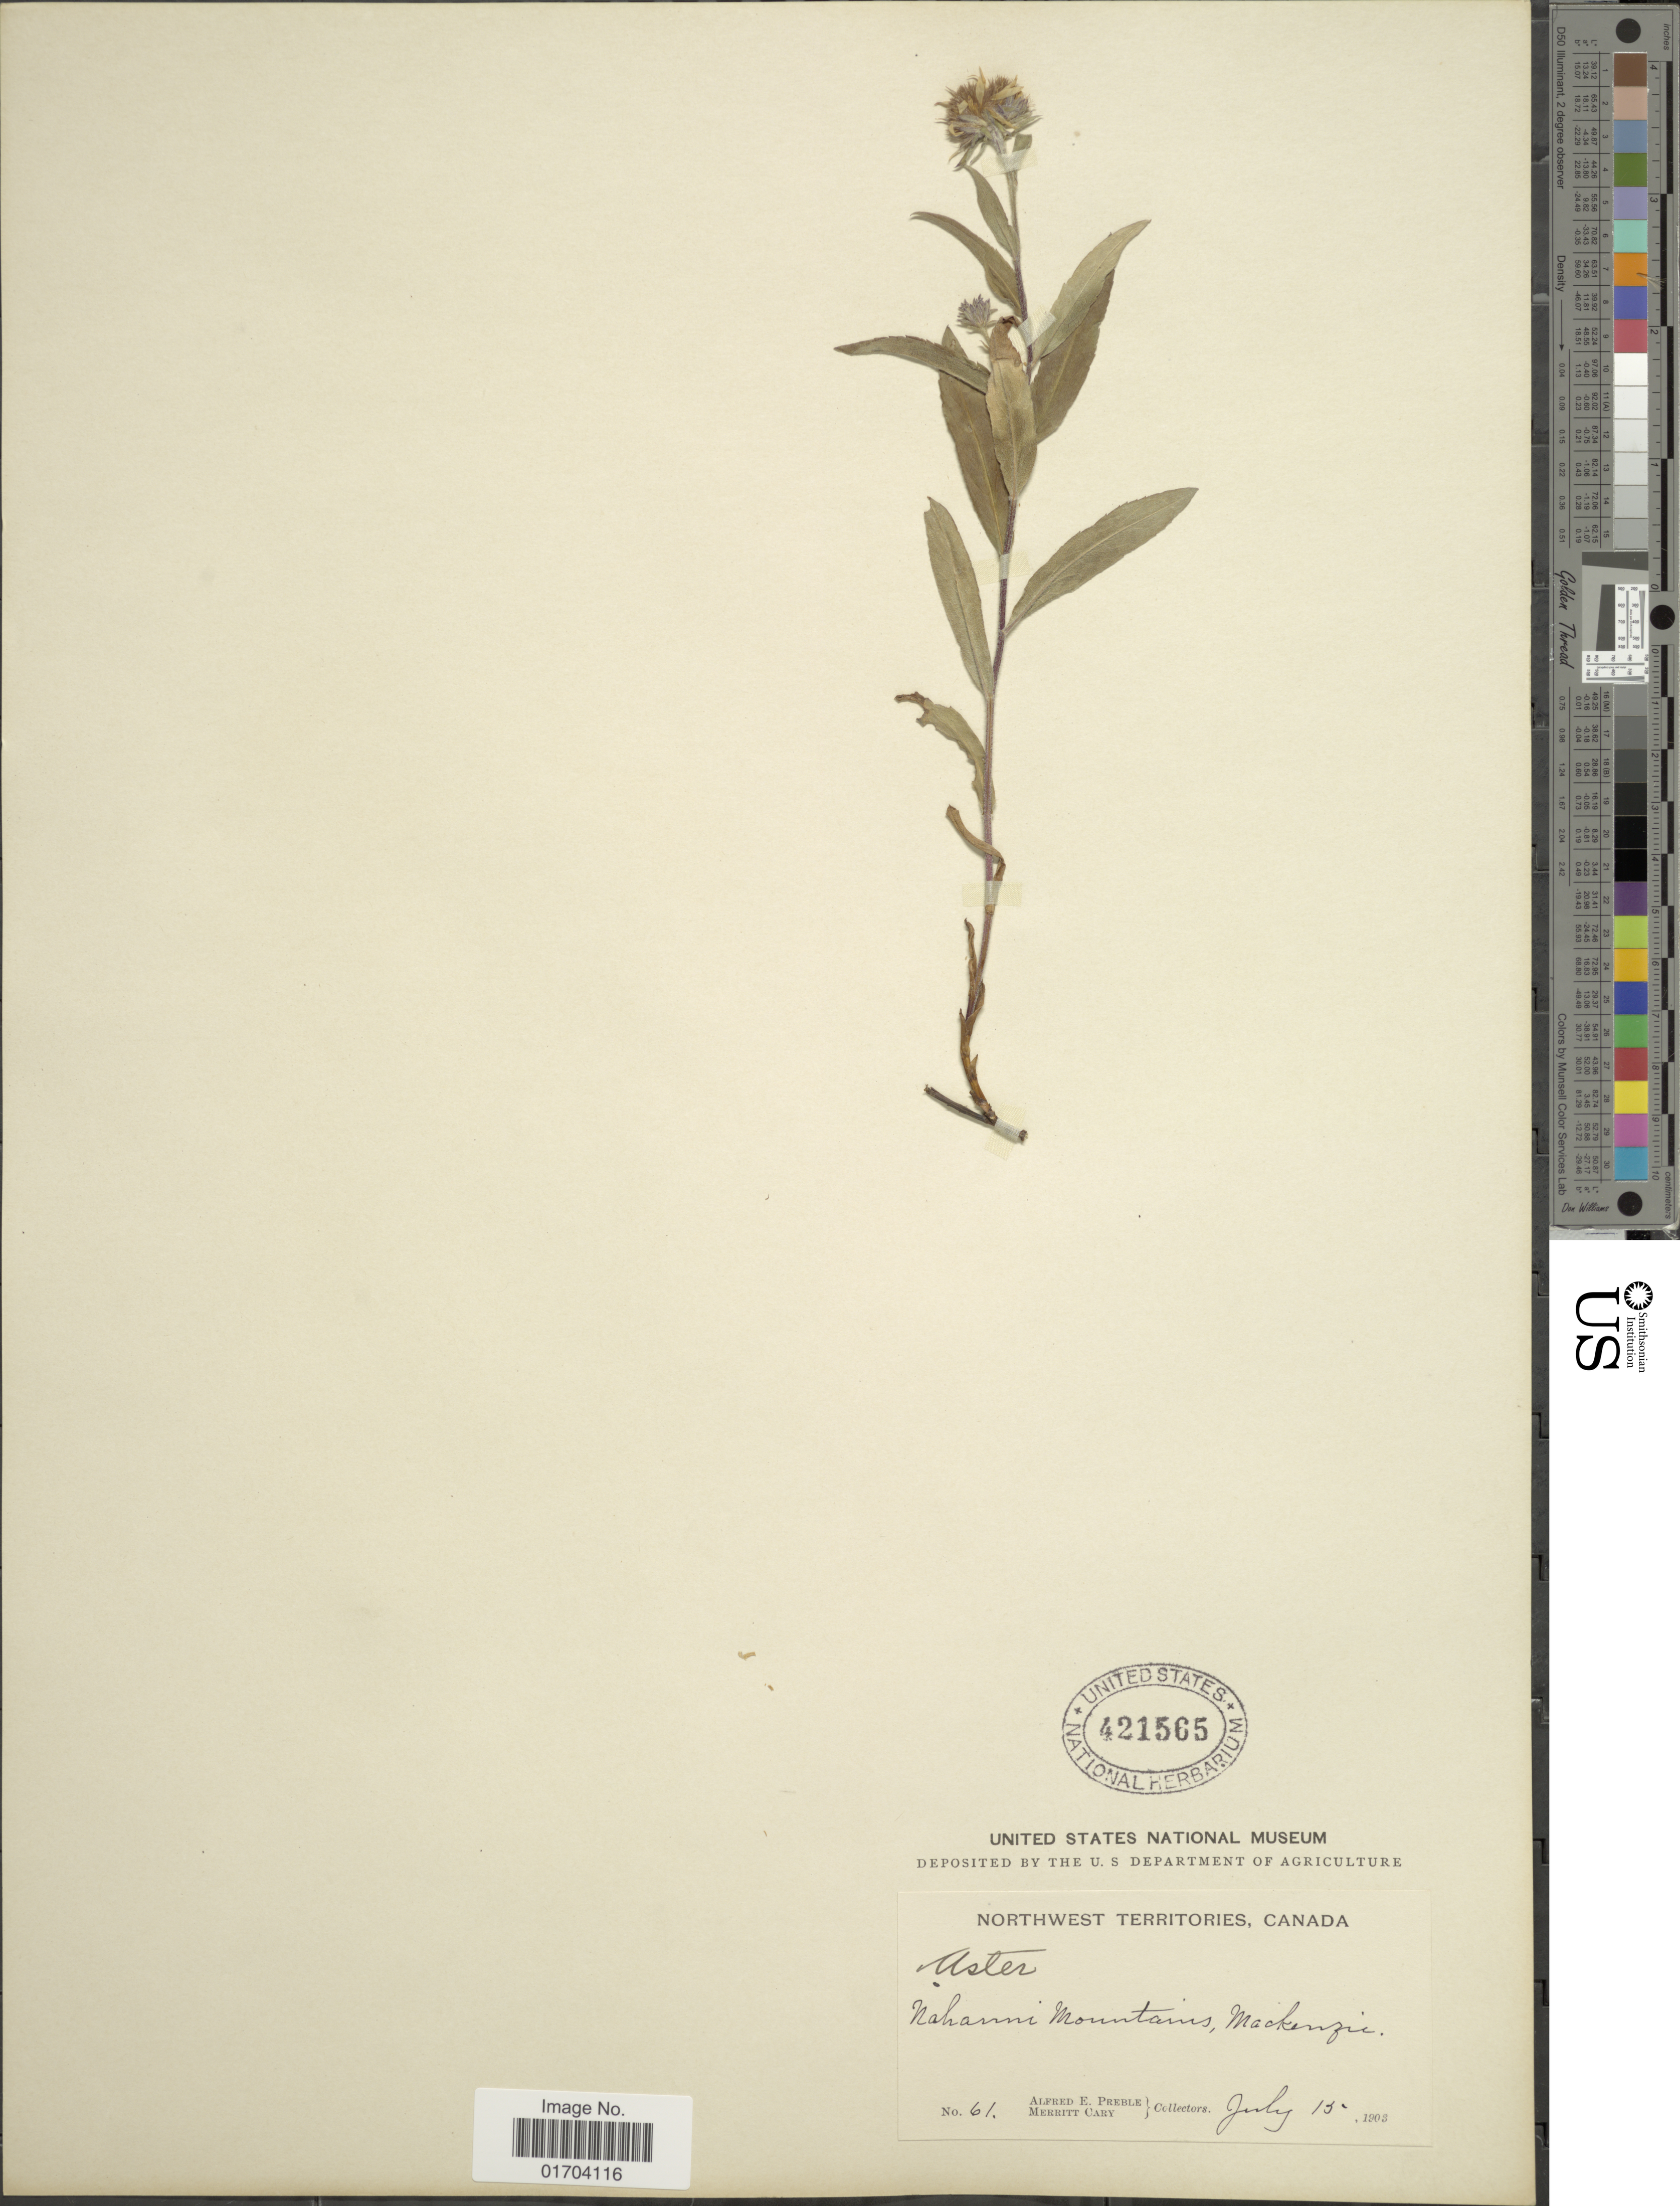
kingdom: Plantae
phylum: Tracheophyta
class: Magnoliopsida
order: Asterales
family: Asteraceae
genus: Symphyotrichum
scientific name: Symphyotrichum sp.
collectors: A. Preble & M. Cary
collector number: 61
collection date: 1903-07-15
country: Canada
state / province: Northwest Territories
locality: Northwest Territories, Nahanni Mountains, Mackenzie.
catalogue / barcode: US 421565